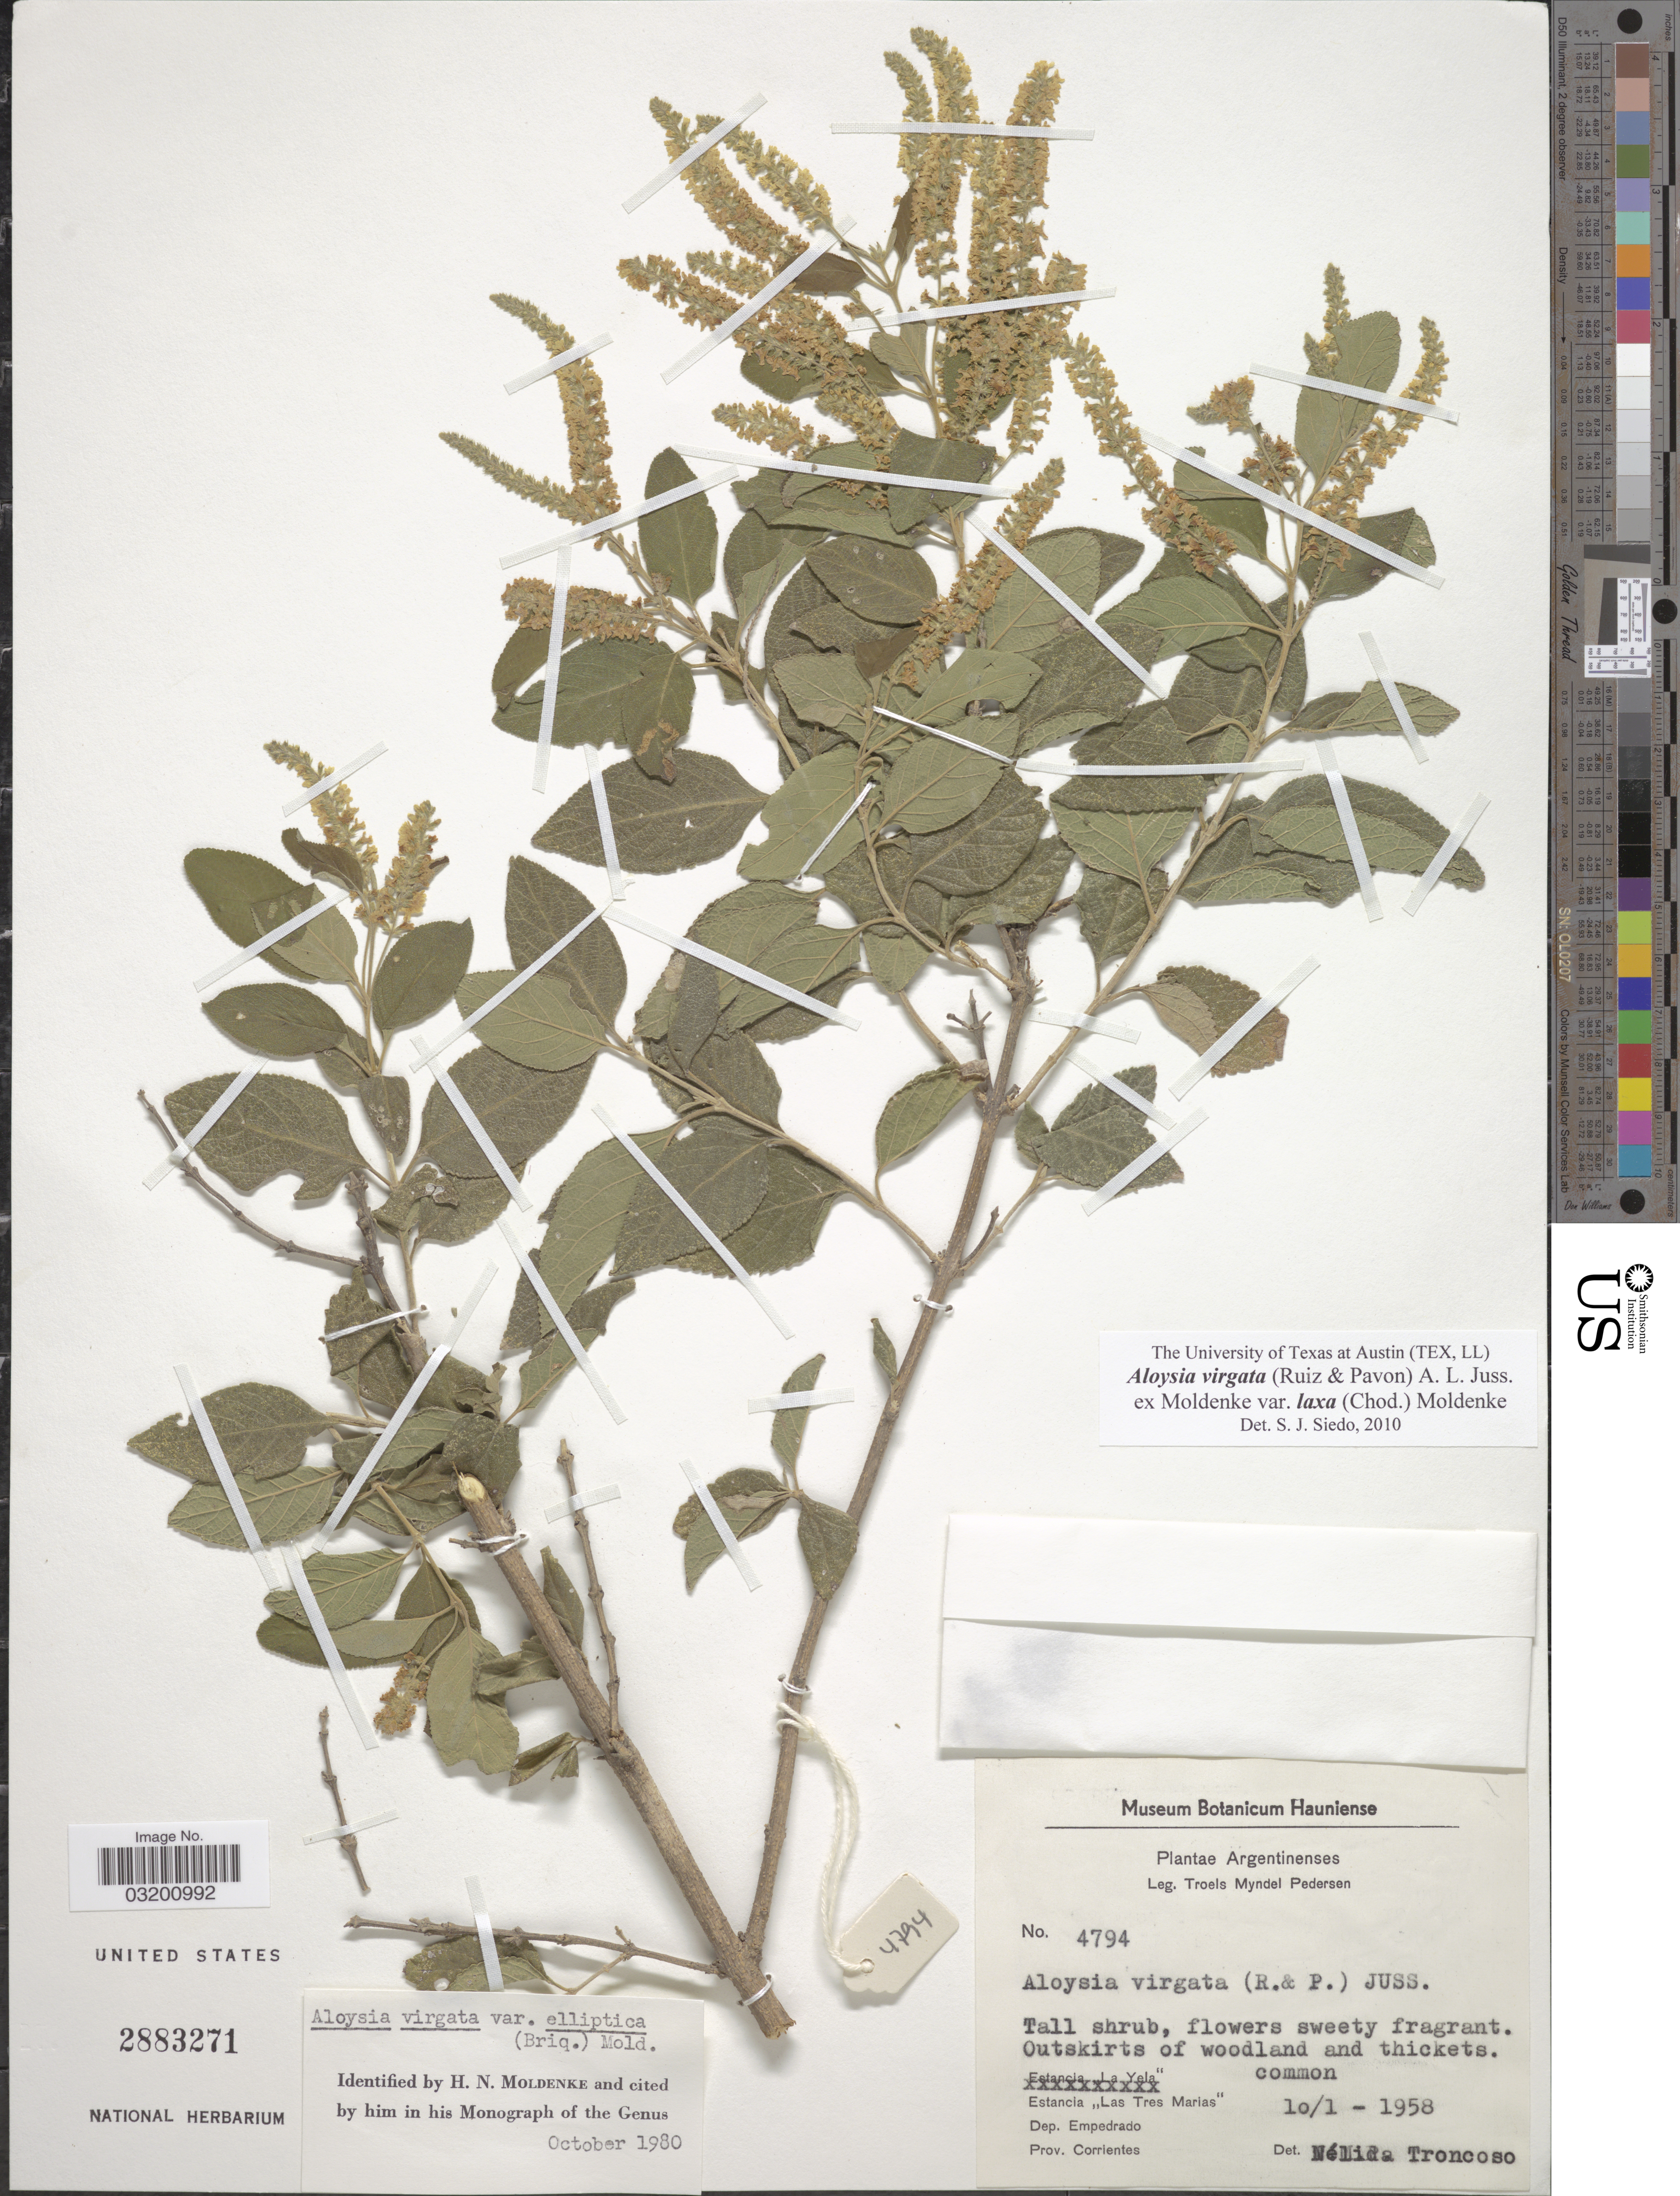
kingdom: Plantae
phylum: Tracheophyta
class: Magnoliopsida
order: Lamiales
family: Verbenaceae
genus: Aloysia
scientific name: Aloysia virgata var. laxa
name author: (Chodat) Moldenke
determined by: Siedo, S. J.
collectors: T. Pederson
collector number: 4794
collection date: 1958-01-10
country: Argentina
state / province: Corrientes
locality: Estancia "Las Tres Marias", Dep. Empedrado.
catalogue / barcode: US 2883271